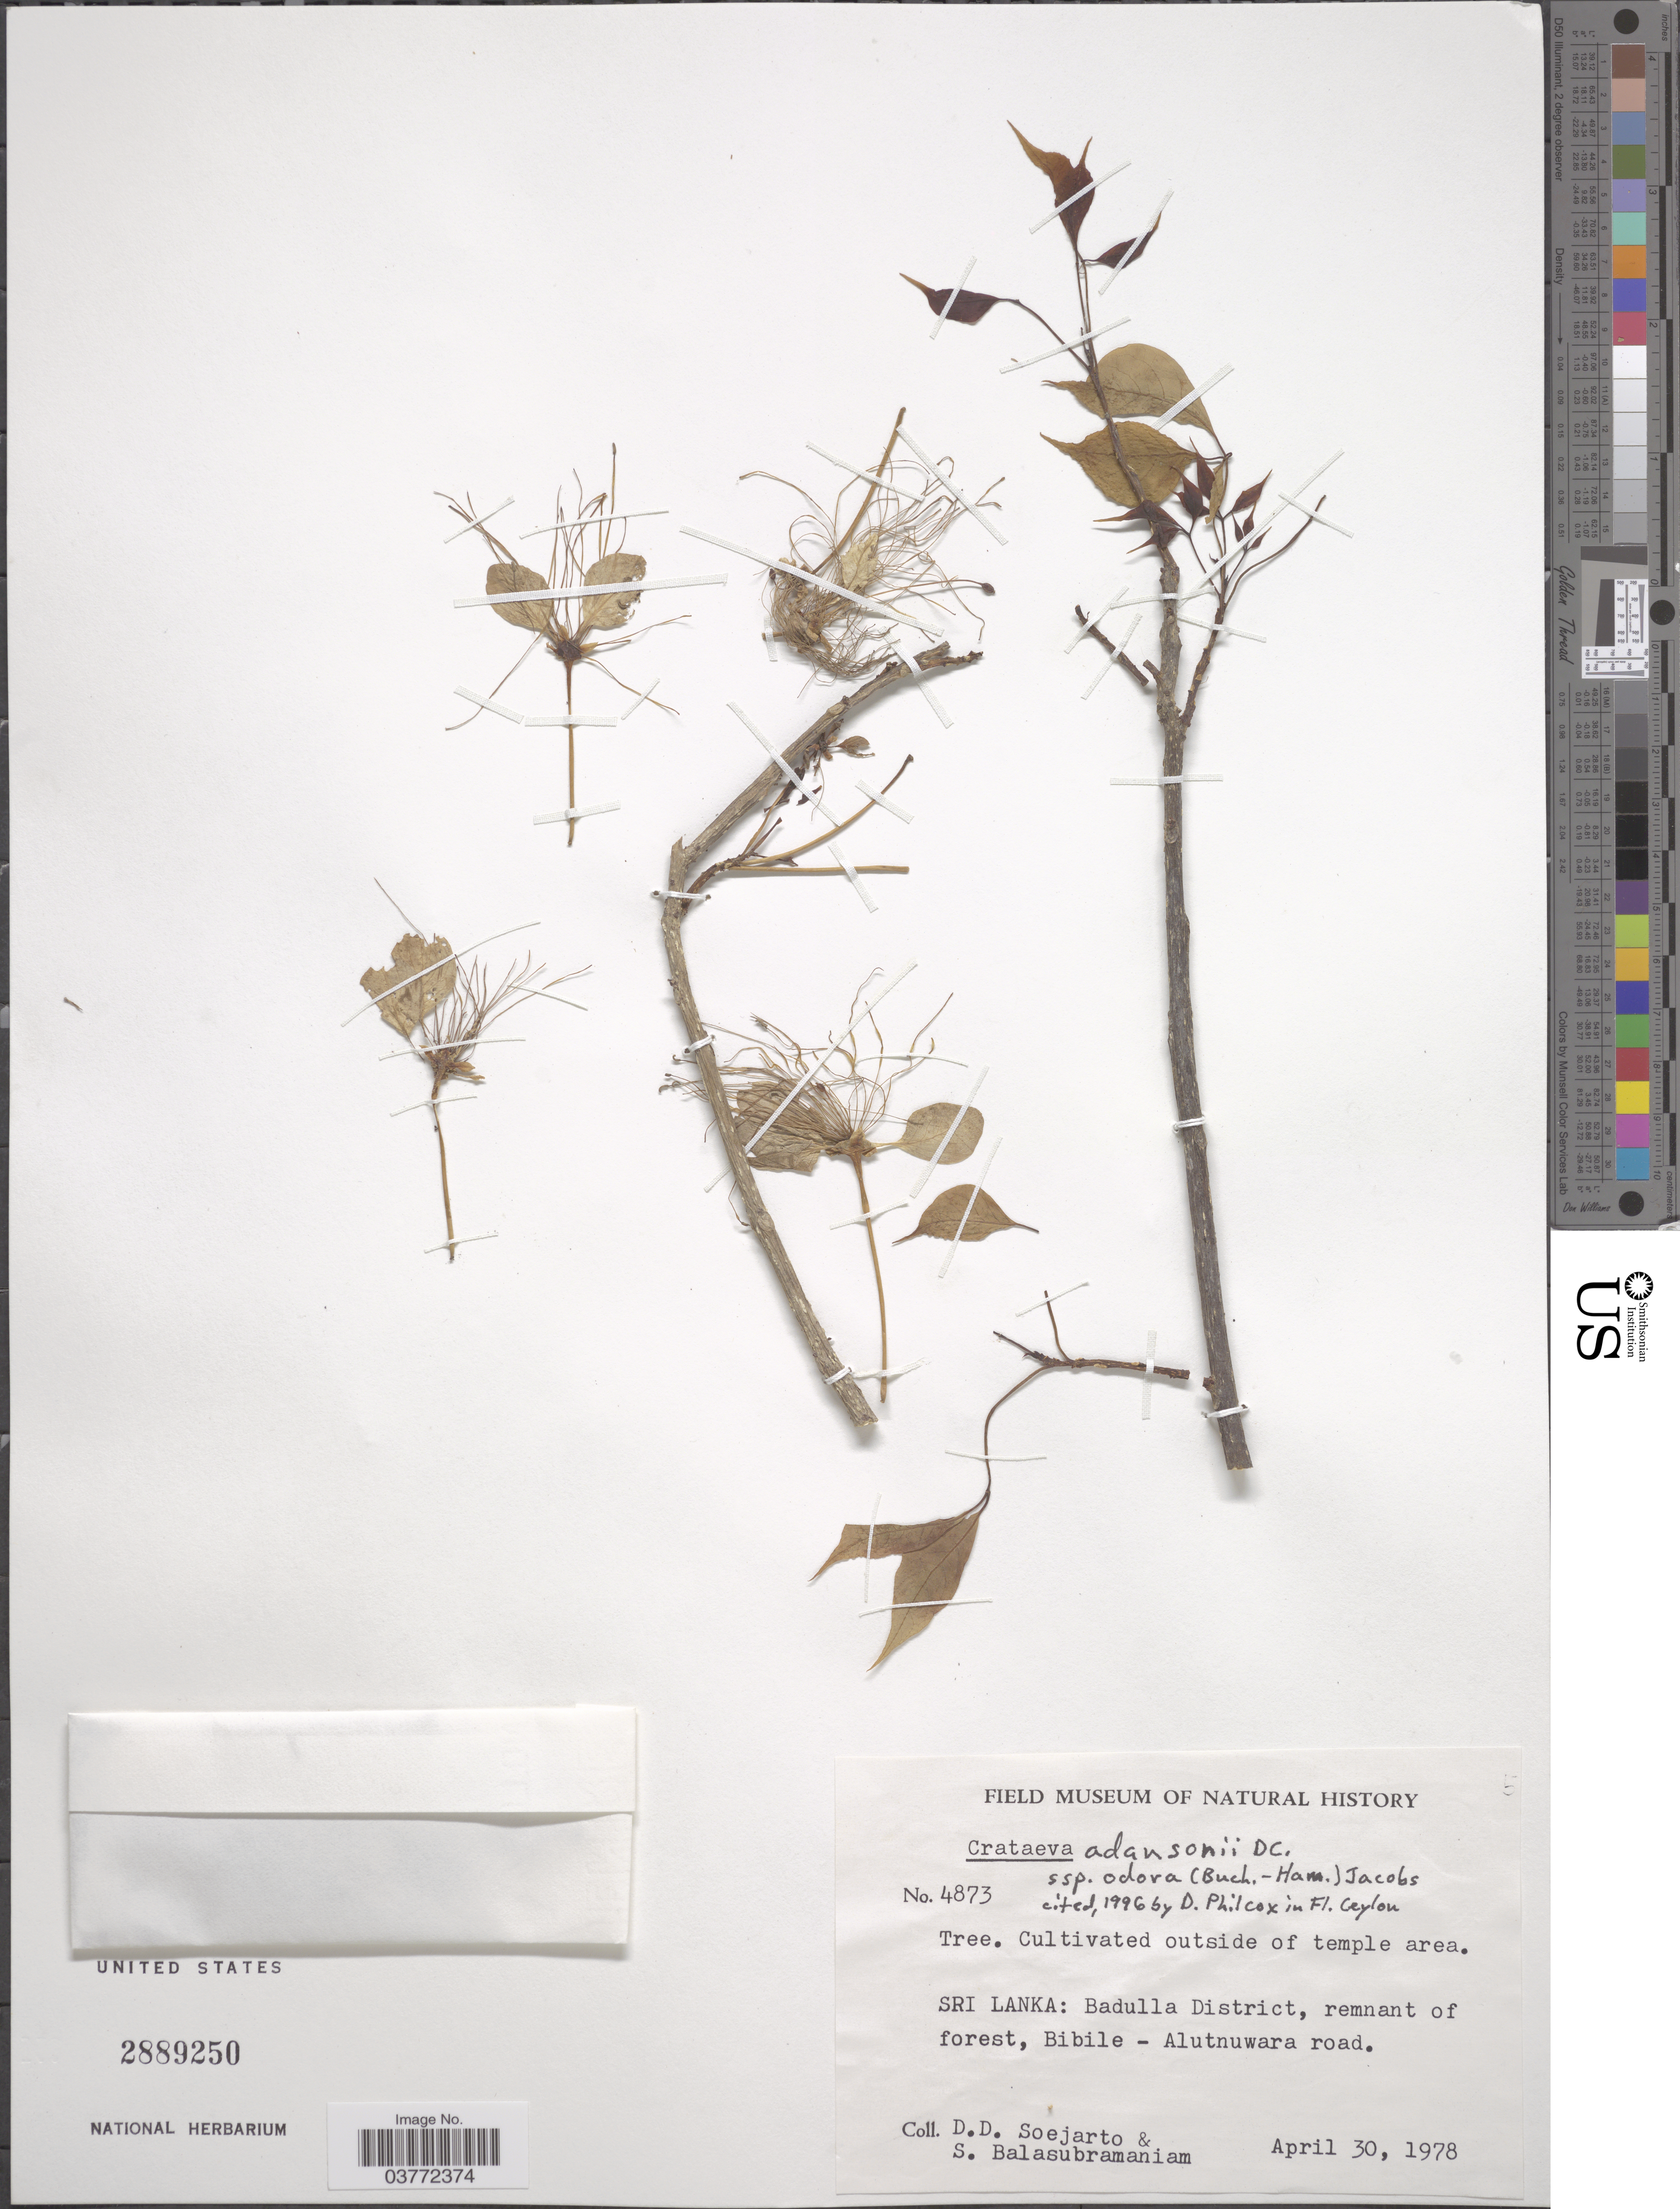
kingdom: Plantae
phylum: Tracheophyta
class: Magnoliopsida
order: Brassicales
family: Capparaceae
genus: Crateva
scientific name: Crateva adansonii subsp. odora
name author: (Buch.-Ham.) Jacobs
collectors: S. Balasubramaniam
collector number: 4873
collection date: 1978-04-30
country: Sri Lanka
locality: Outside of temple area. Badulla District, remnant of forets, Bibile - Alutnuwara road.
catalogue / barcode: US 2889250